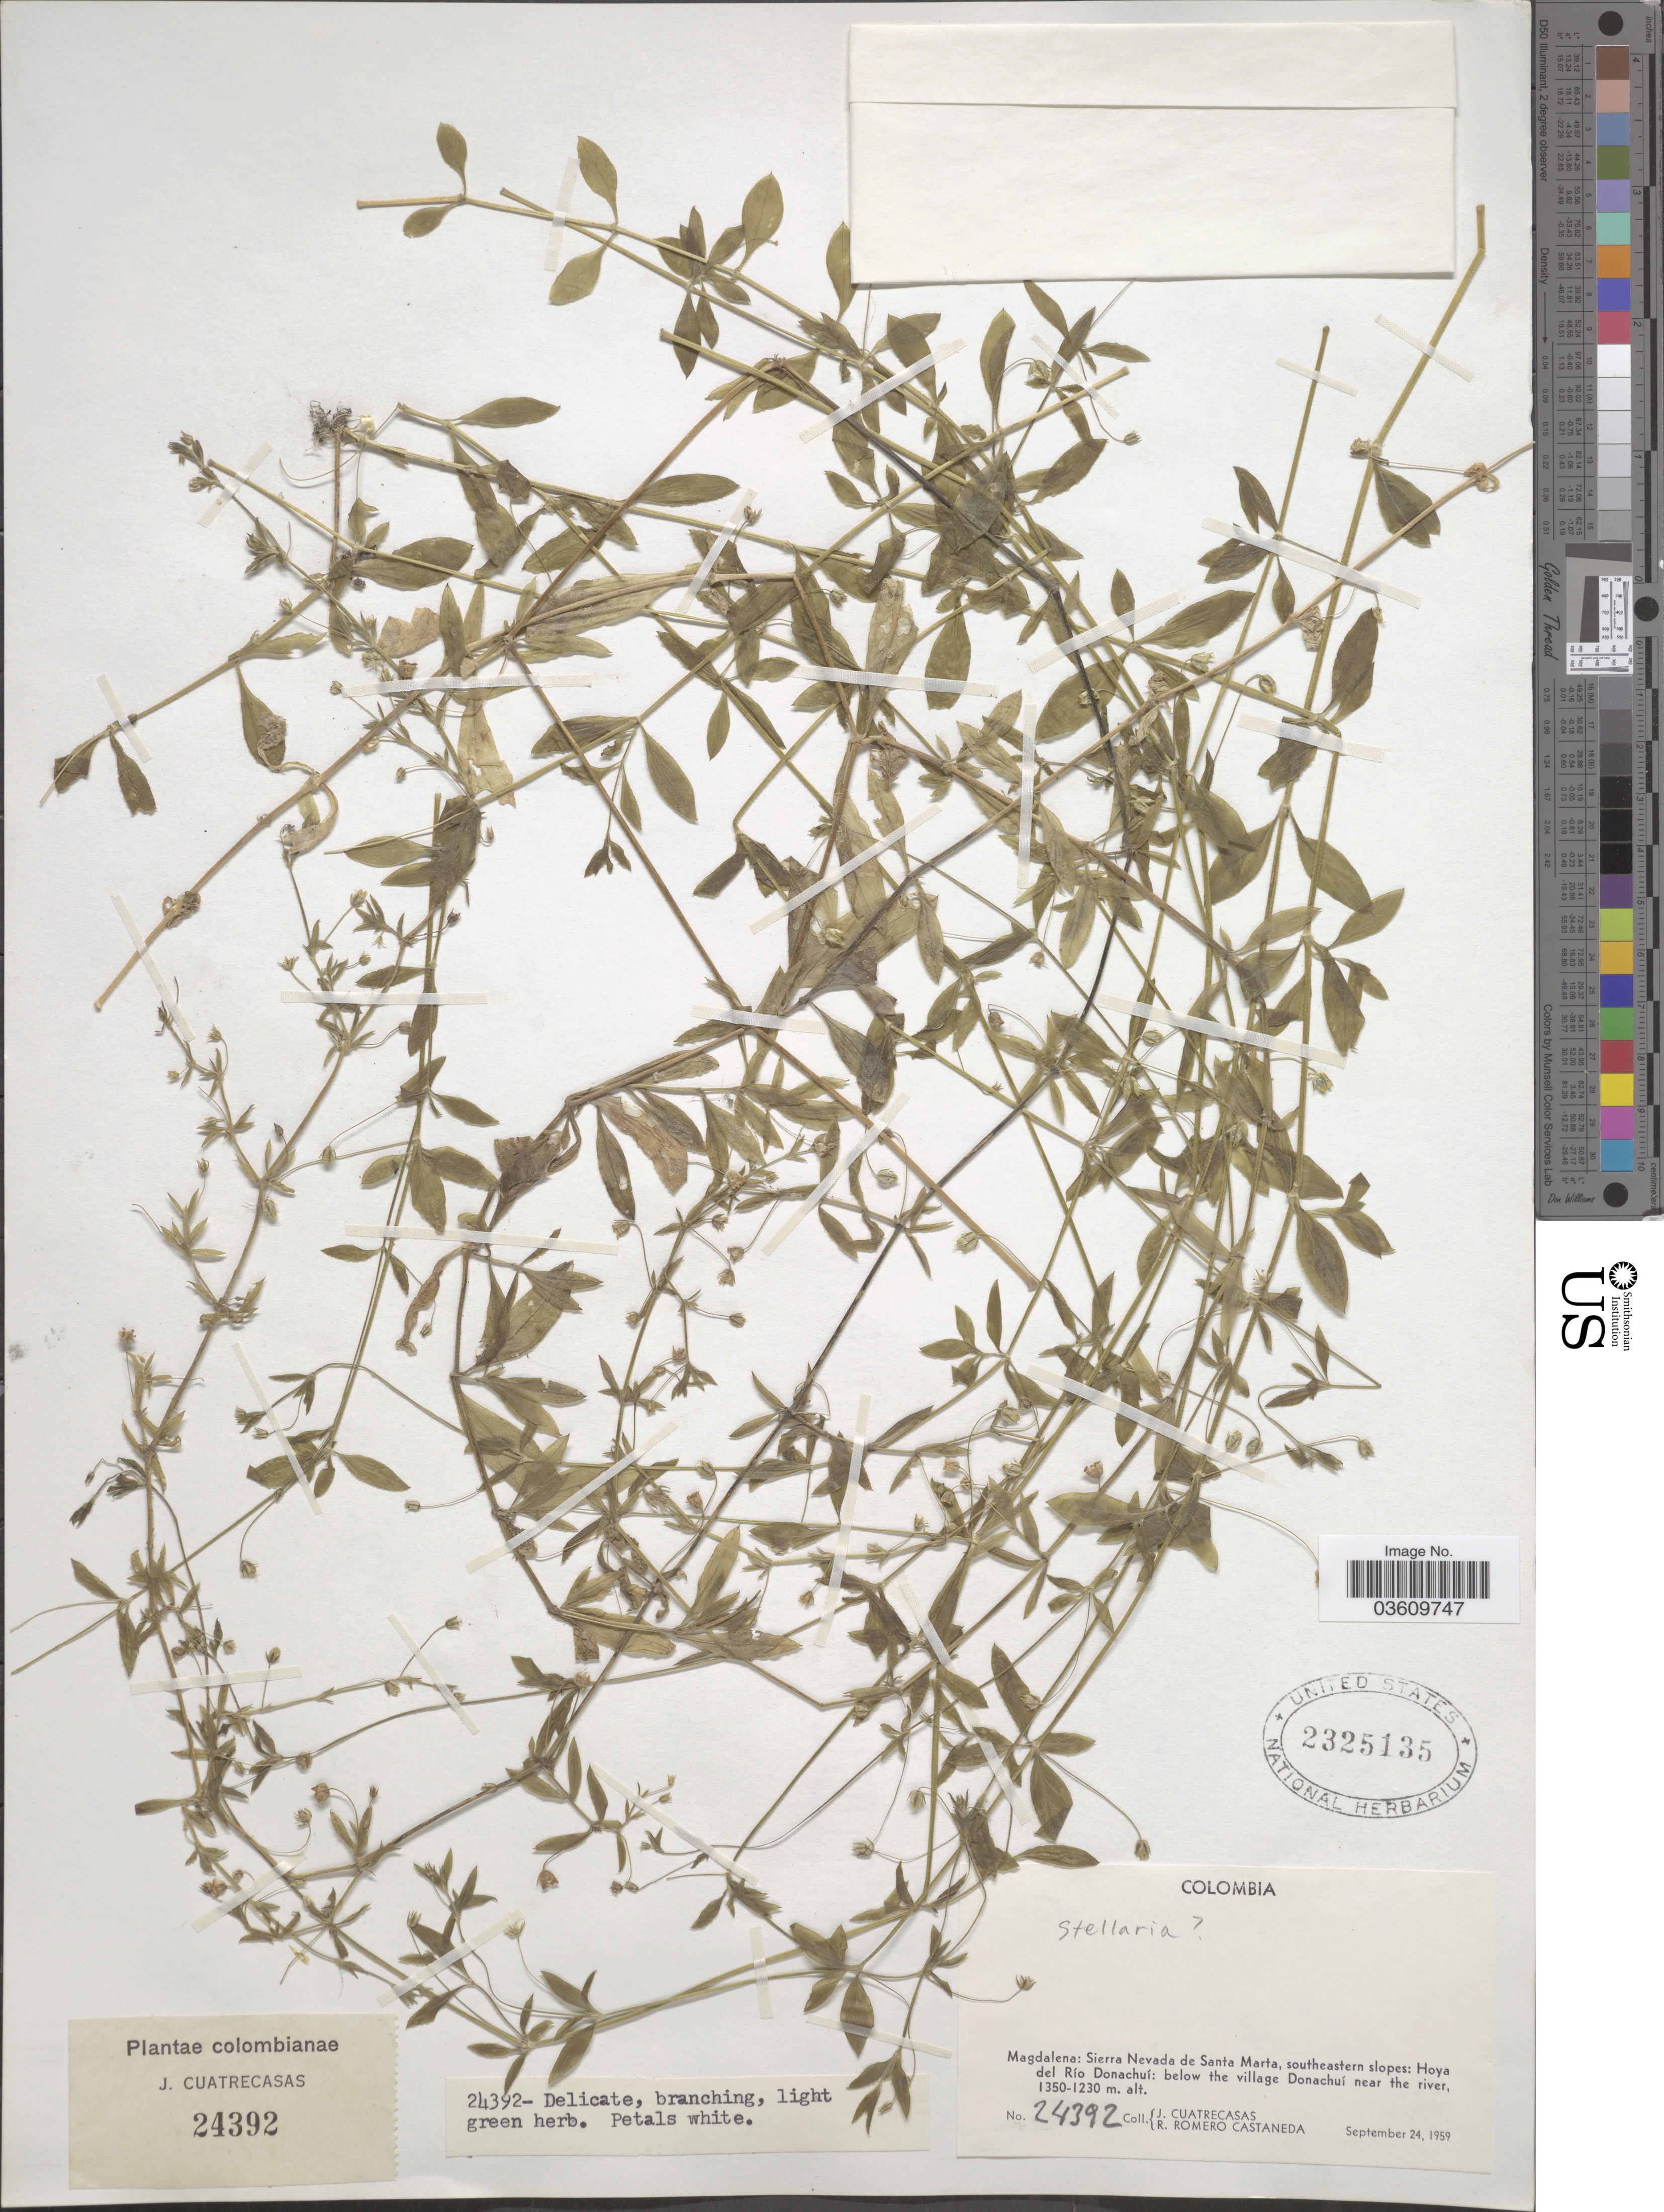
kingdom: Plantae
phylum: Tracheophyta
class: Magnoliopsida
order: Caryophyllales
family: Caryophyllaceae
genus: Stellaria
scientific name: Stellaria sp.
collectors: J. Cuatrecasas & R. Romero Castañeda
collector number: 24392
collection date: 1959-09-24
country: Colombia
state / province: Magdalena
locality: Sierra Nevada de Santa Marta, southeastern slopes: Hoya del Río Donachuí: below the village Donachuí near the river.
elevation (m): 1230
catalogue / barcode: US 2325135